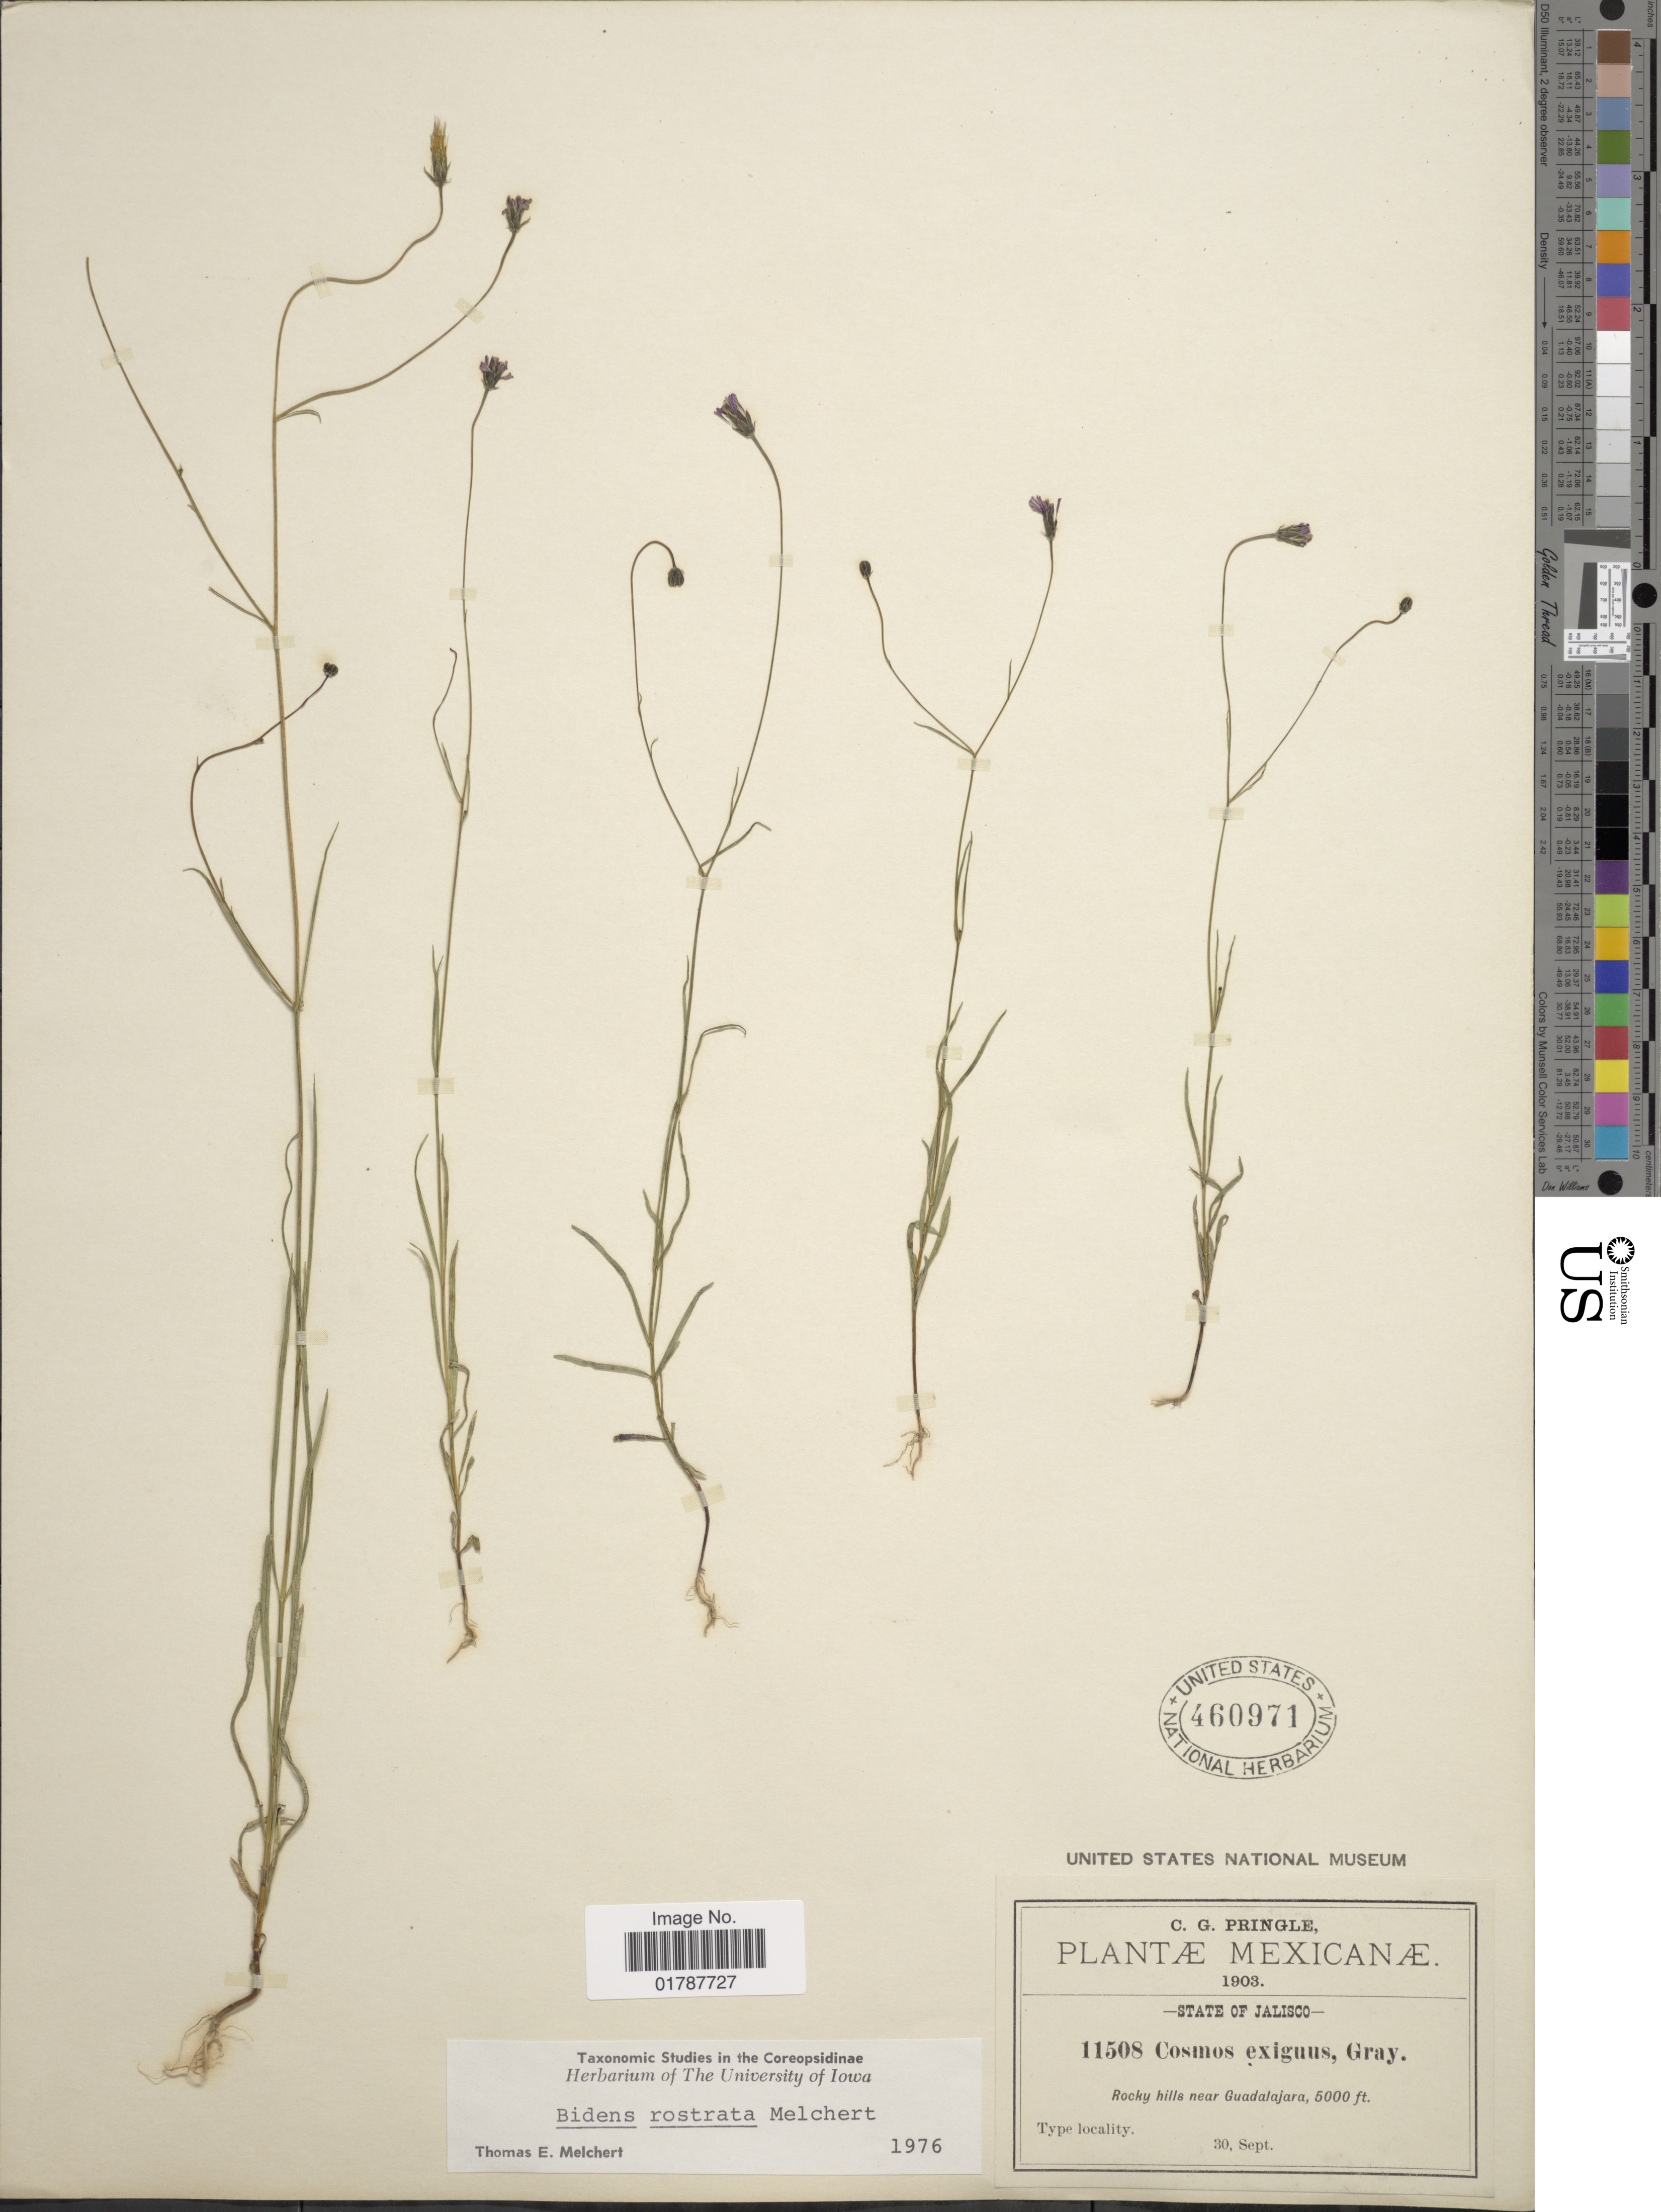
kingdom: Plantae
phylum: Tracheophyta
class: Magnoliopsida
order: Asterales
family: Asteraceae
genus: Bidens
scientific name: Bidens rostrata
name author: Melchert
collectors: C. G. Pringle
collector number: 11508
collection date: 1903-09-30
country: Mexico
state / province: Jalisco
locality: State of Jalisco, Rocky hills near Guadalajara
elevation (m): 1524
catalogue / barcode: US 460971